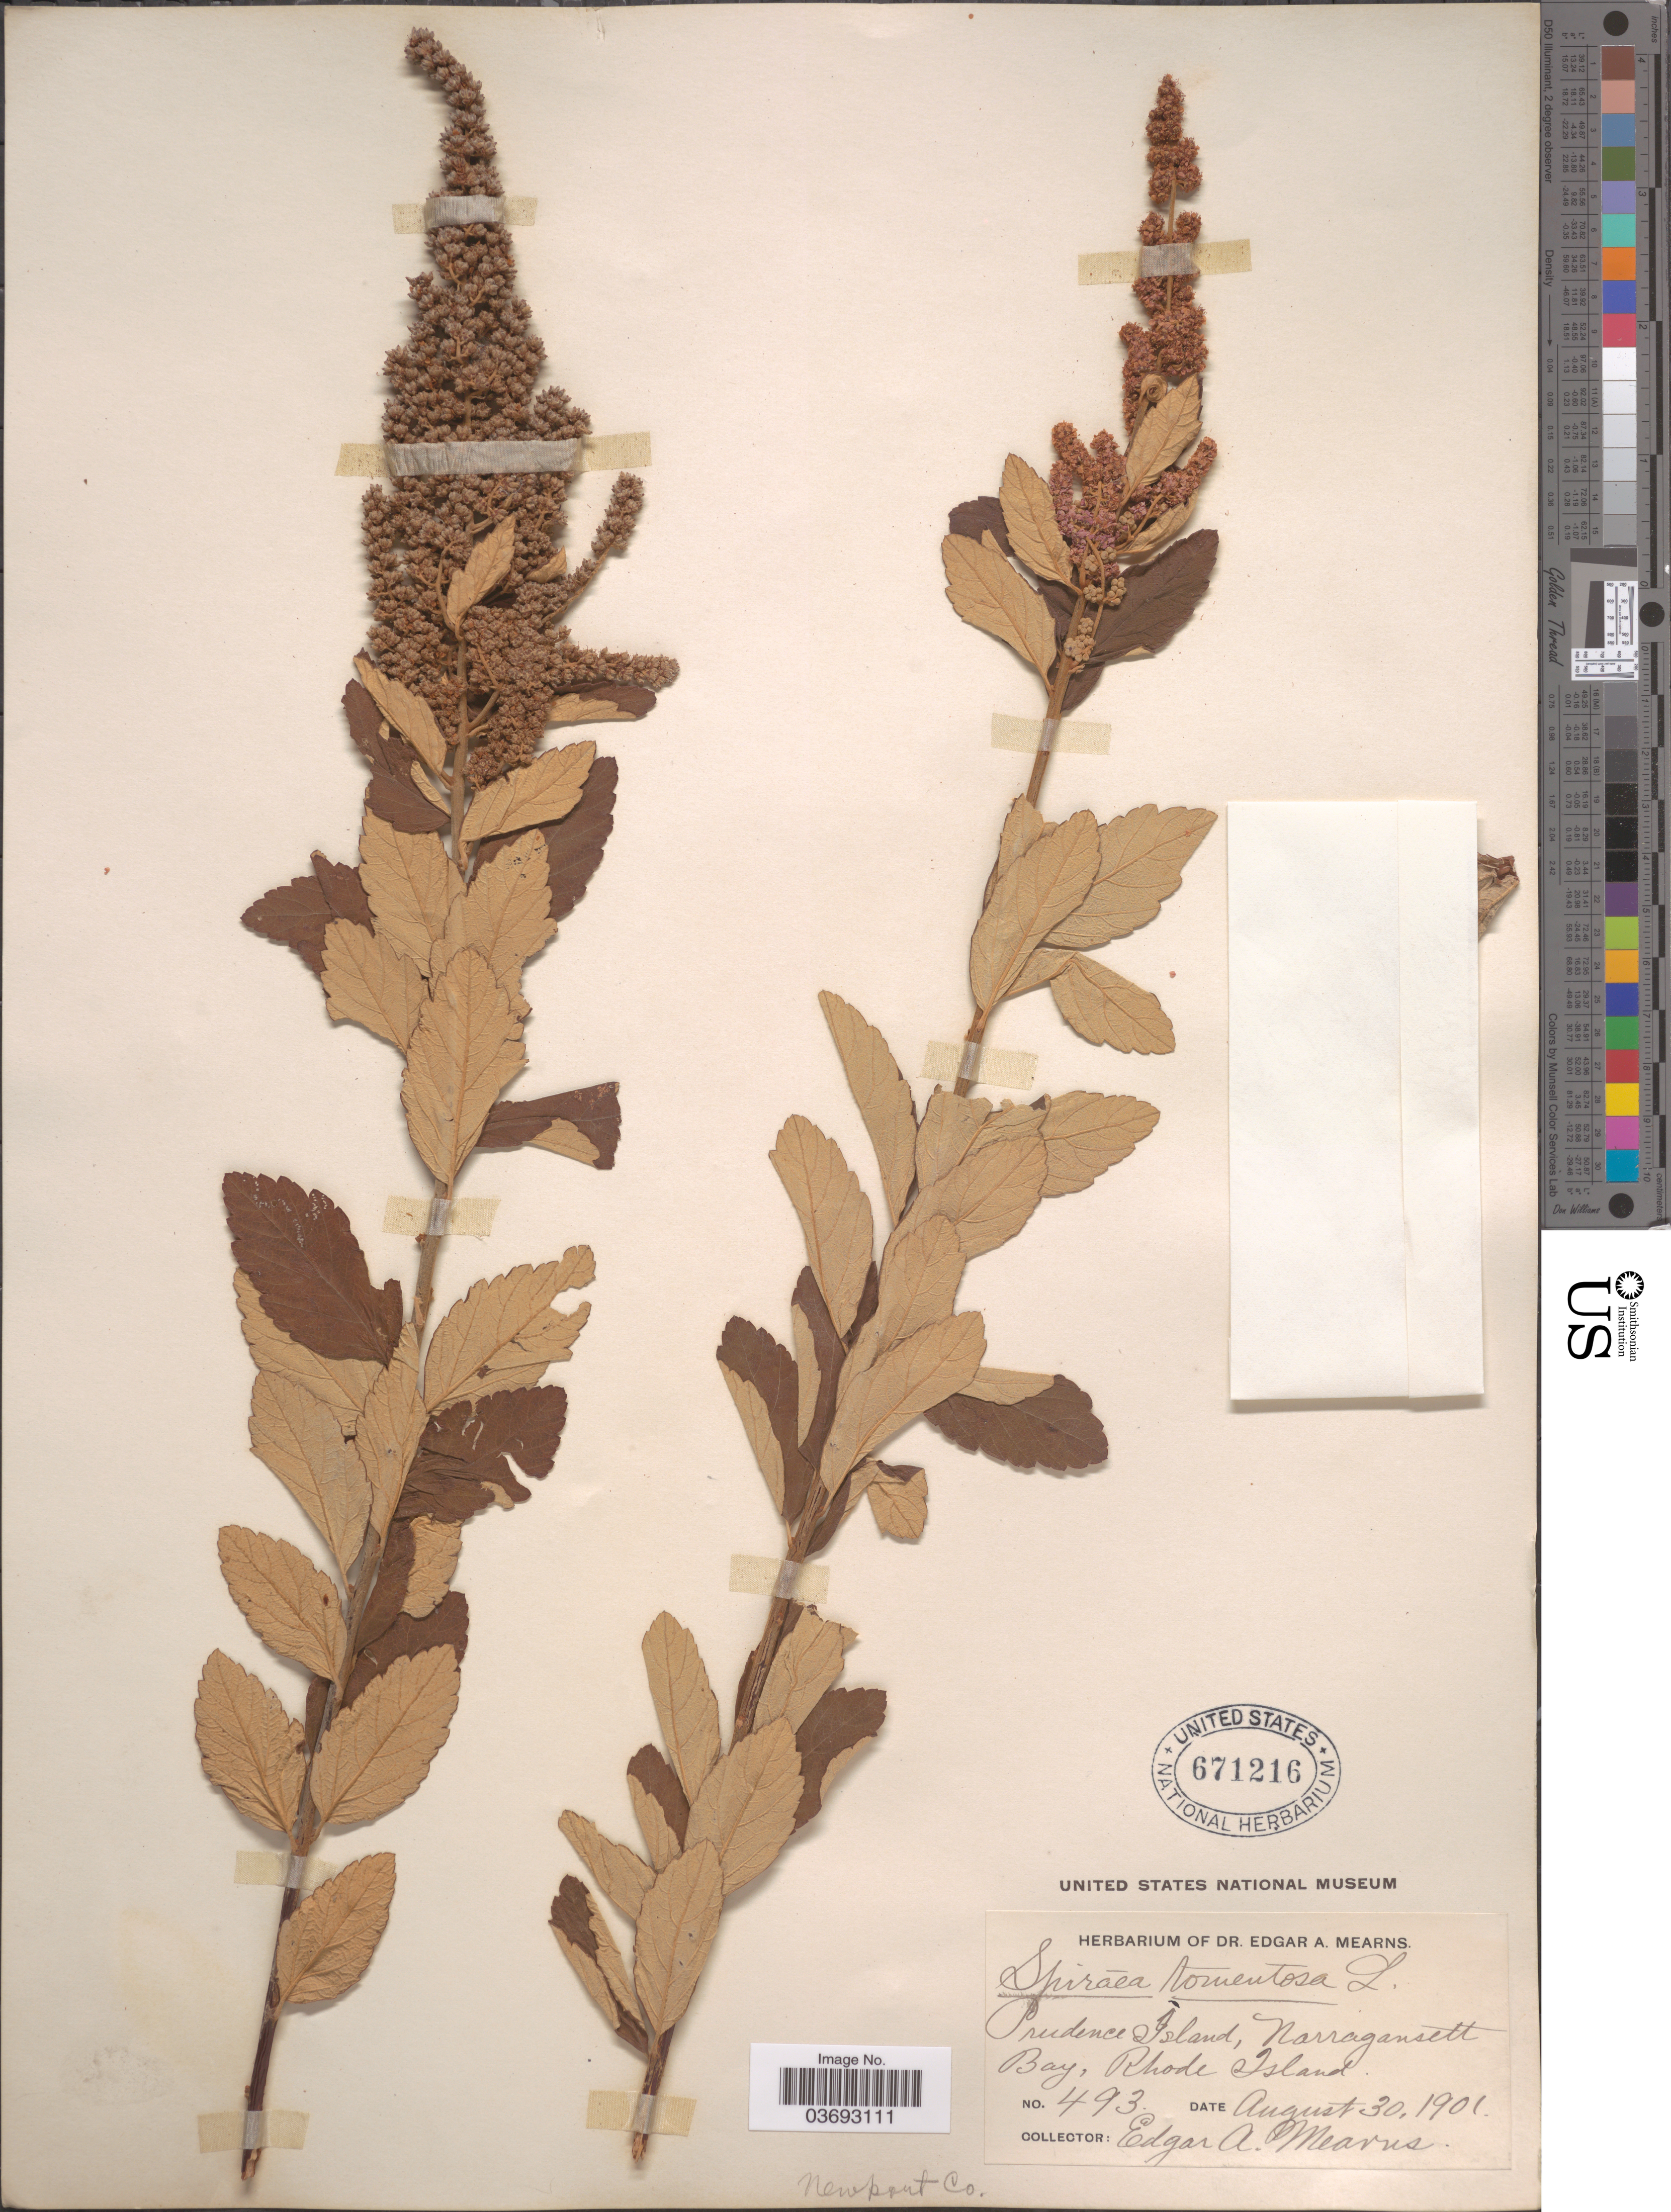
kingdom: Plantae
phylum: Tracheophyta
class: Magnoliopsida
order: Rosales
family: Rosaceae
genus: Spiraea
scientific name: Spiraea tomentosa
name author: L.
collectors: E. A. Mearns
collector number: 493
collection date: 1901-08-30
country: United States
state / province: Rhode Island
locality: Prudence Island, Narragansett Bay. Newport Co.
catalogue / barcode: US 671216